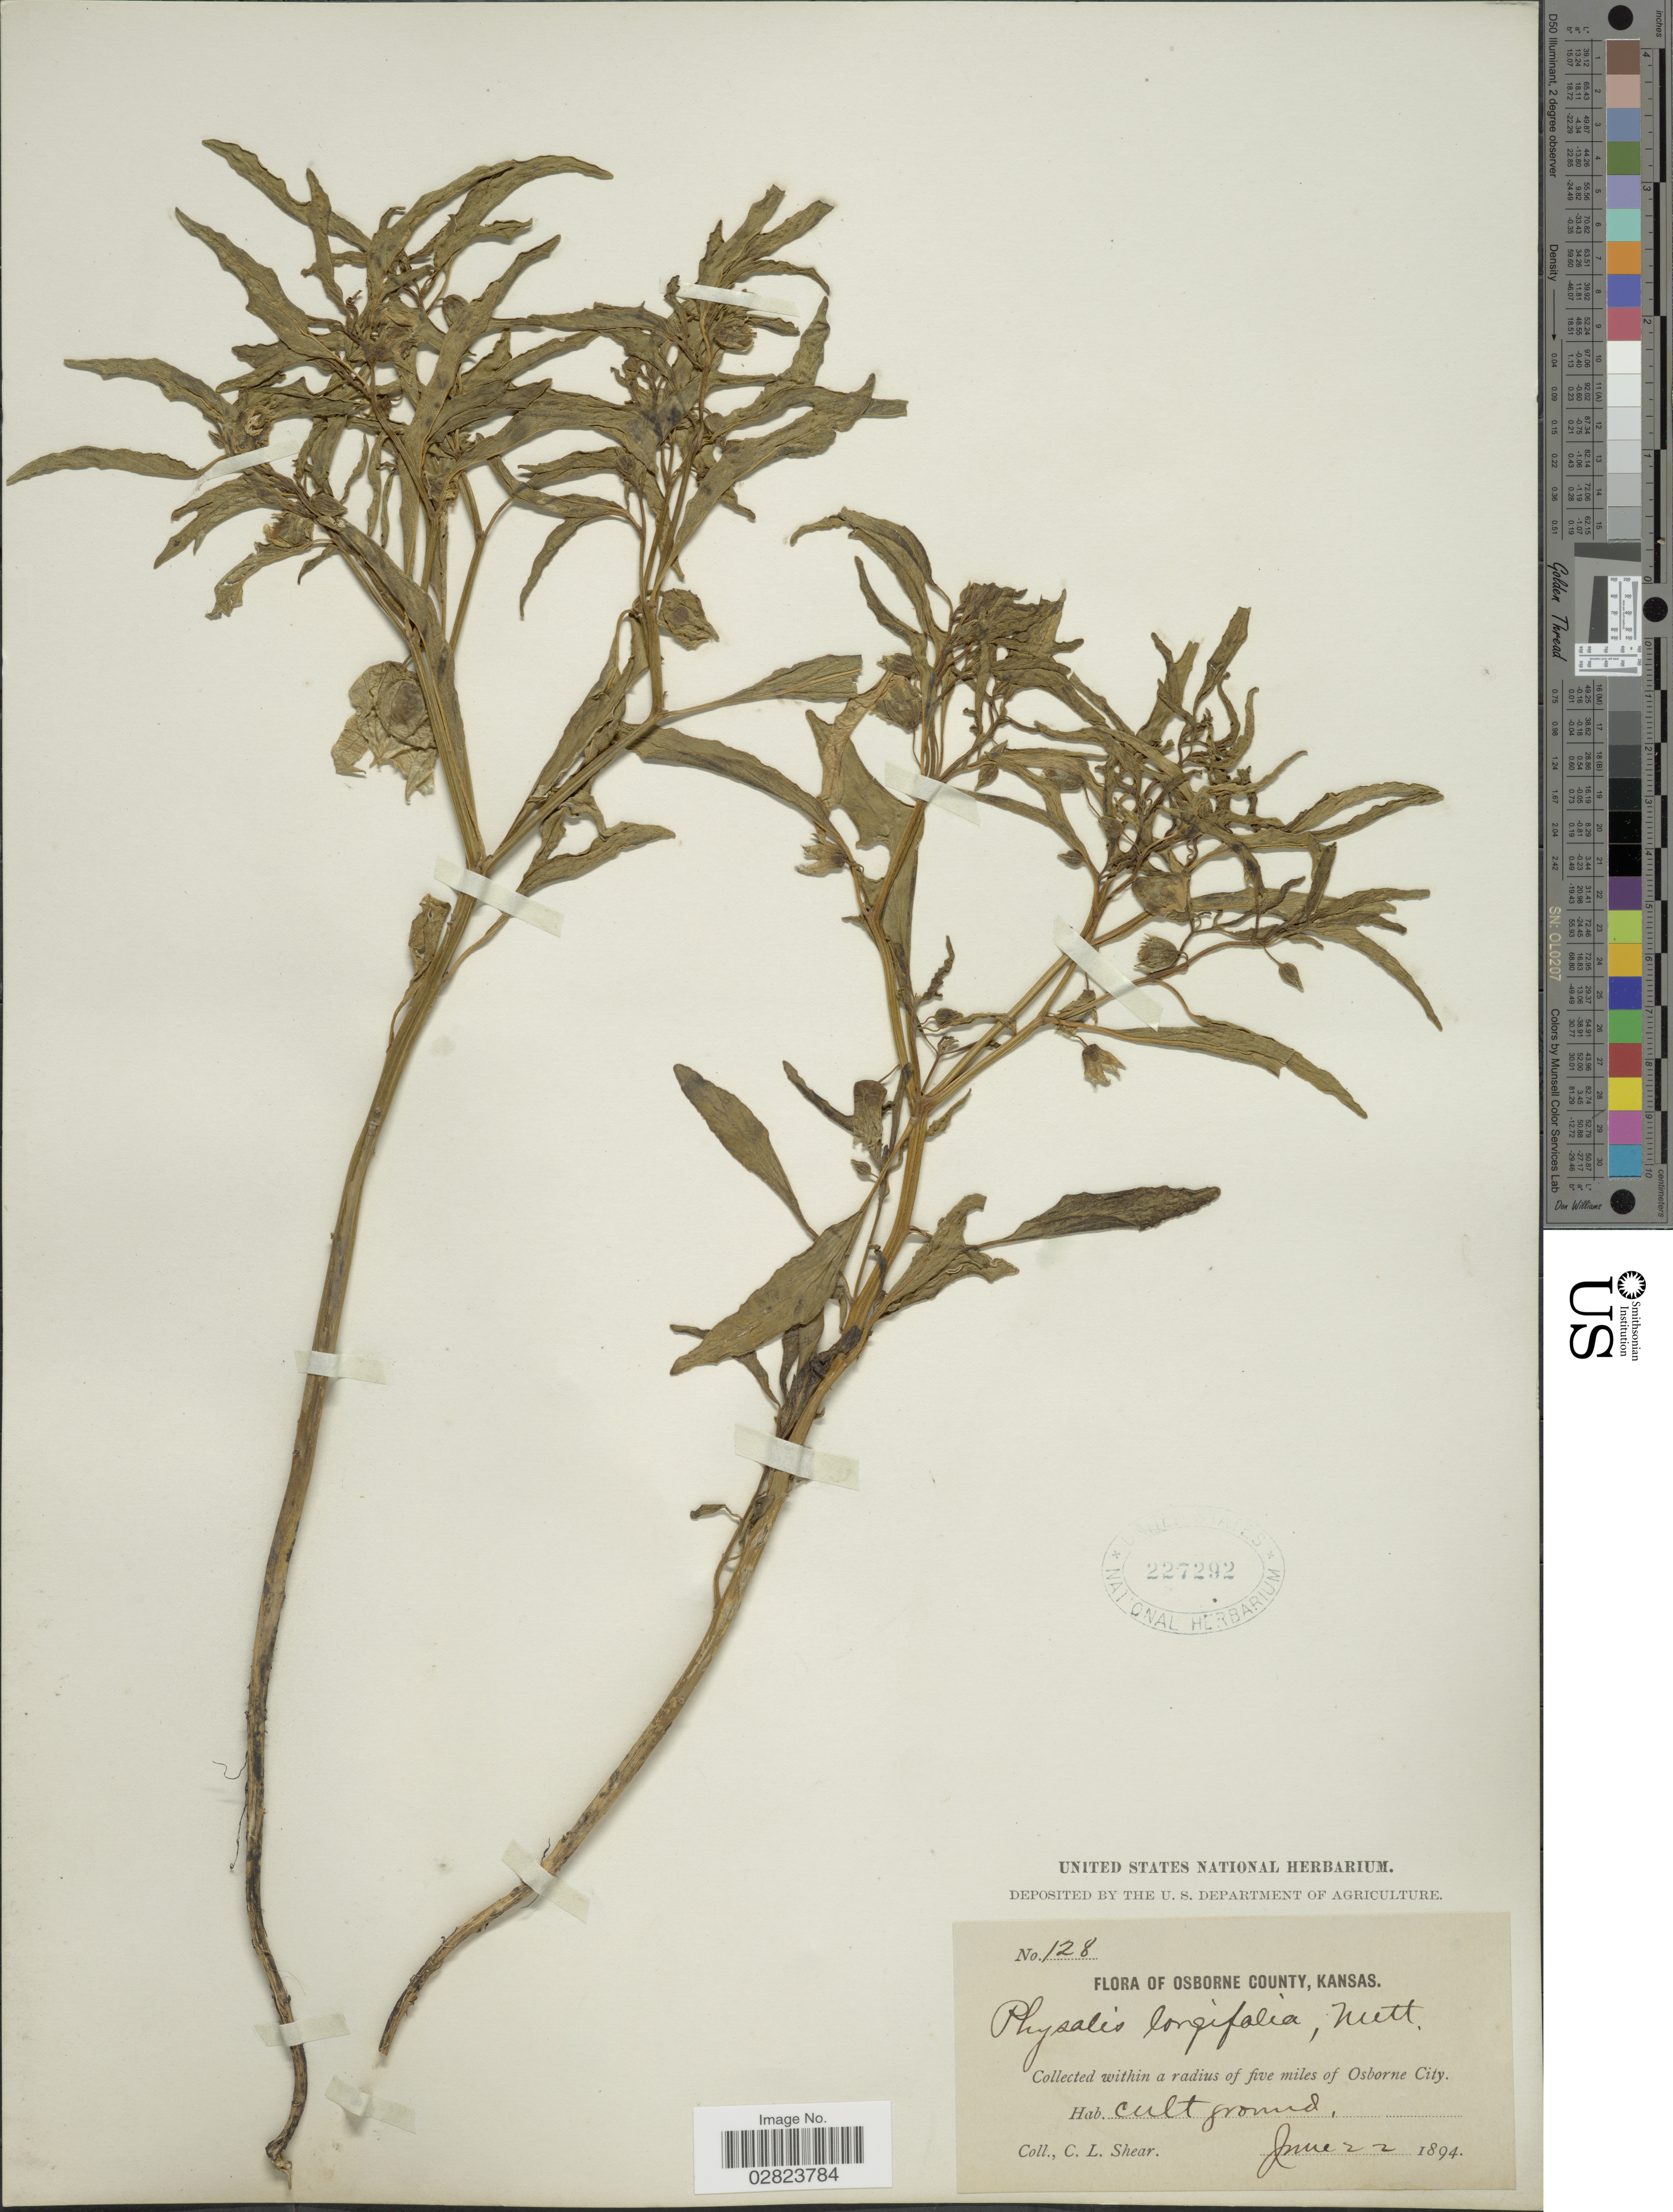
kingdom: Plantae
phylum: Tracheophyta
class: Magnoliopsida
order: Solanales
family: Solanaceae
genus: Physalis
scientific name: Physalis longifolia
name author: Nutt.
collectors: C. L. Shear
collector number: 128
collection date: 1894-06-22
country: United States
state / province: Kansas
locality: Osborne County. Within a radius of five miles of Osborne City.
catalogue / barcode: US 227292